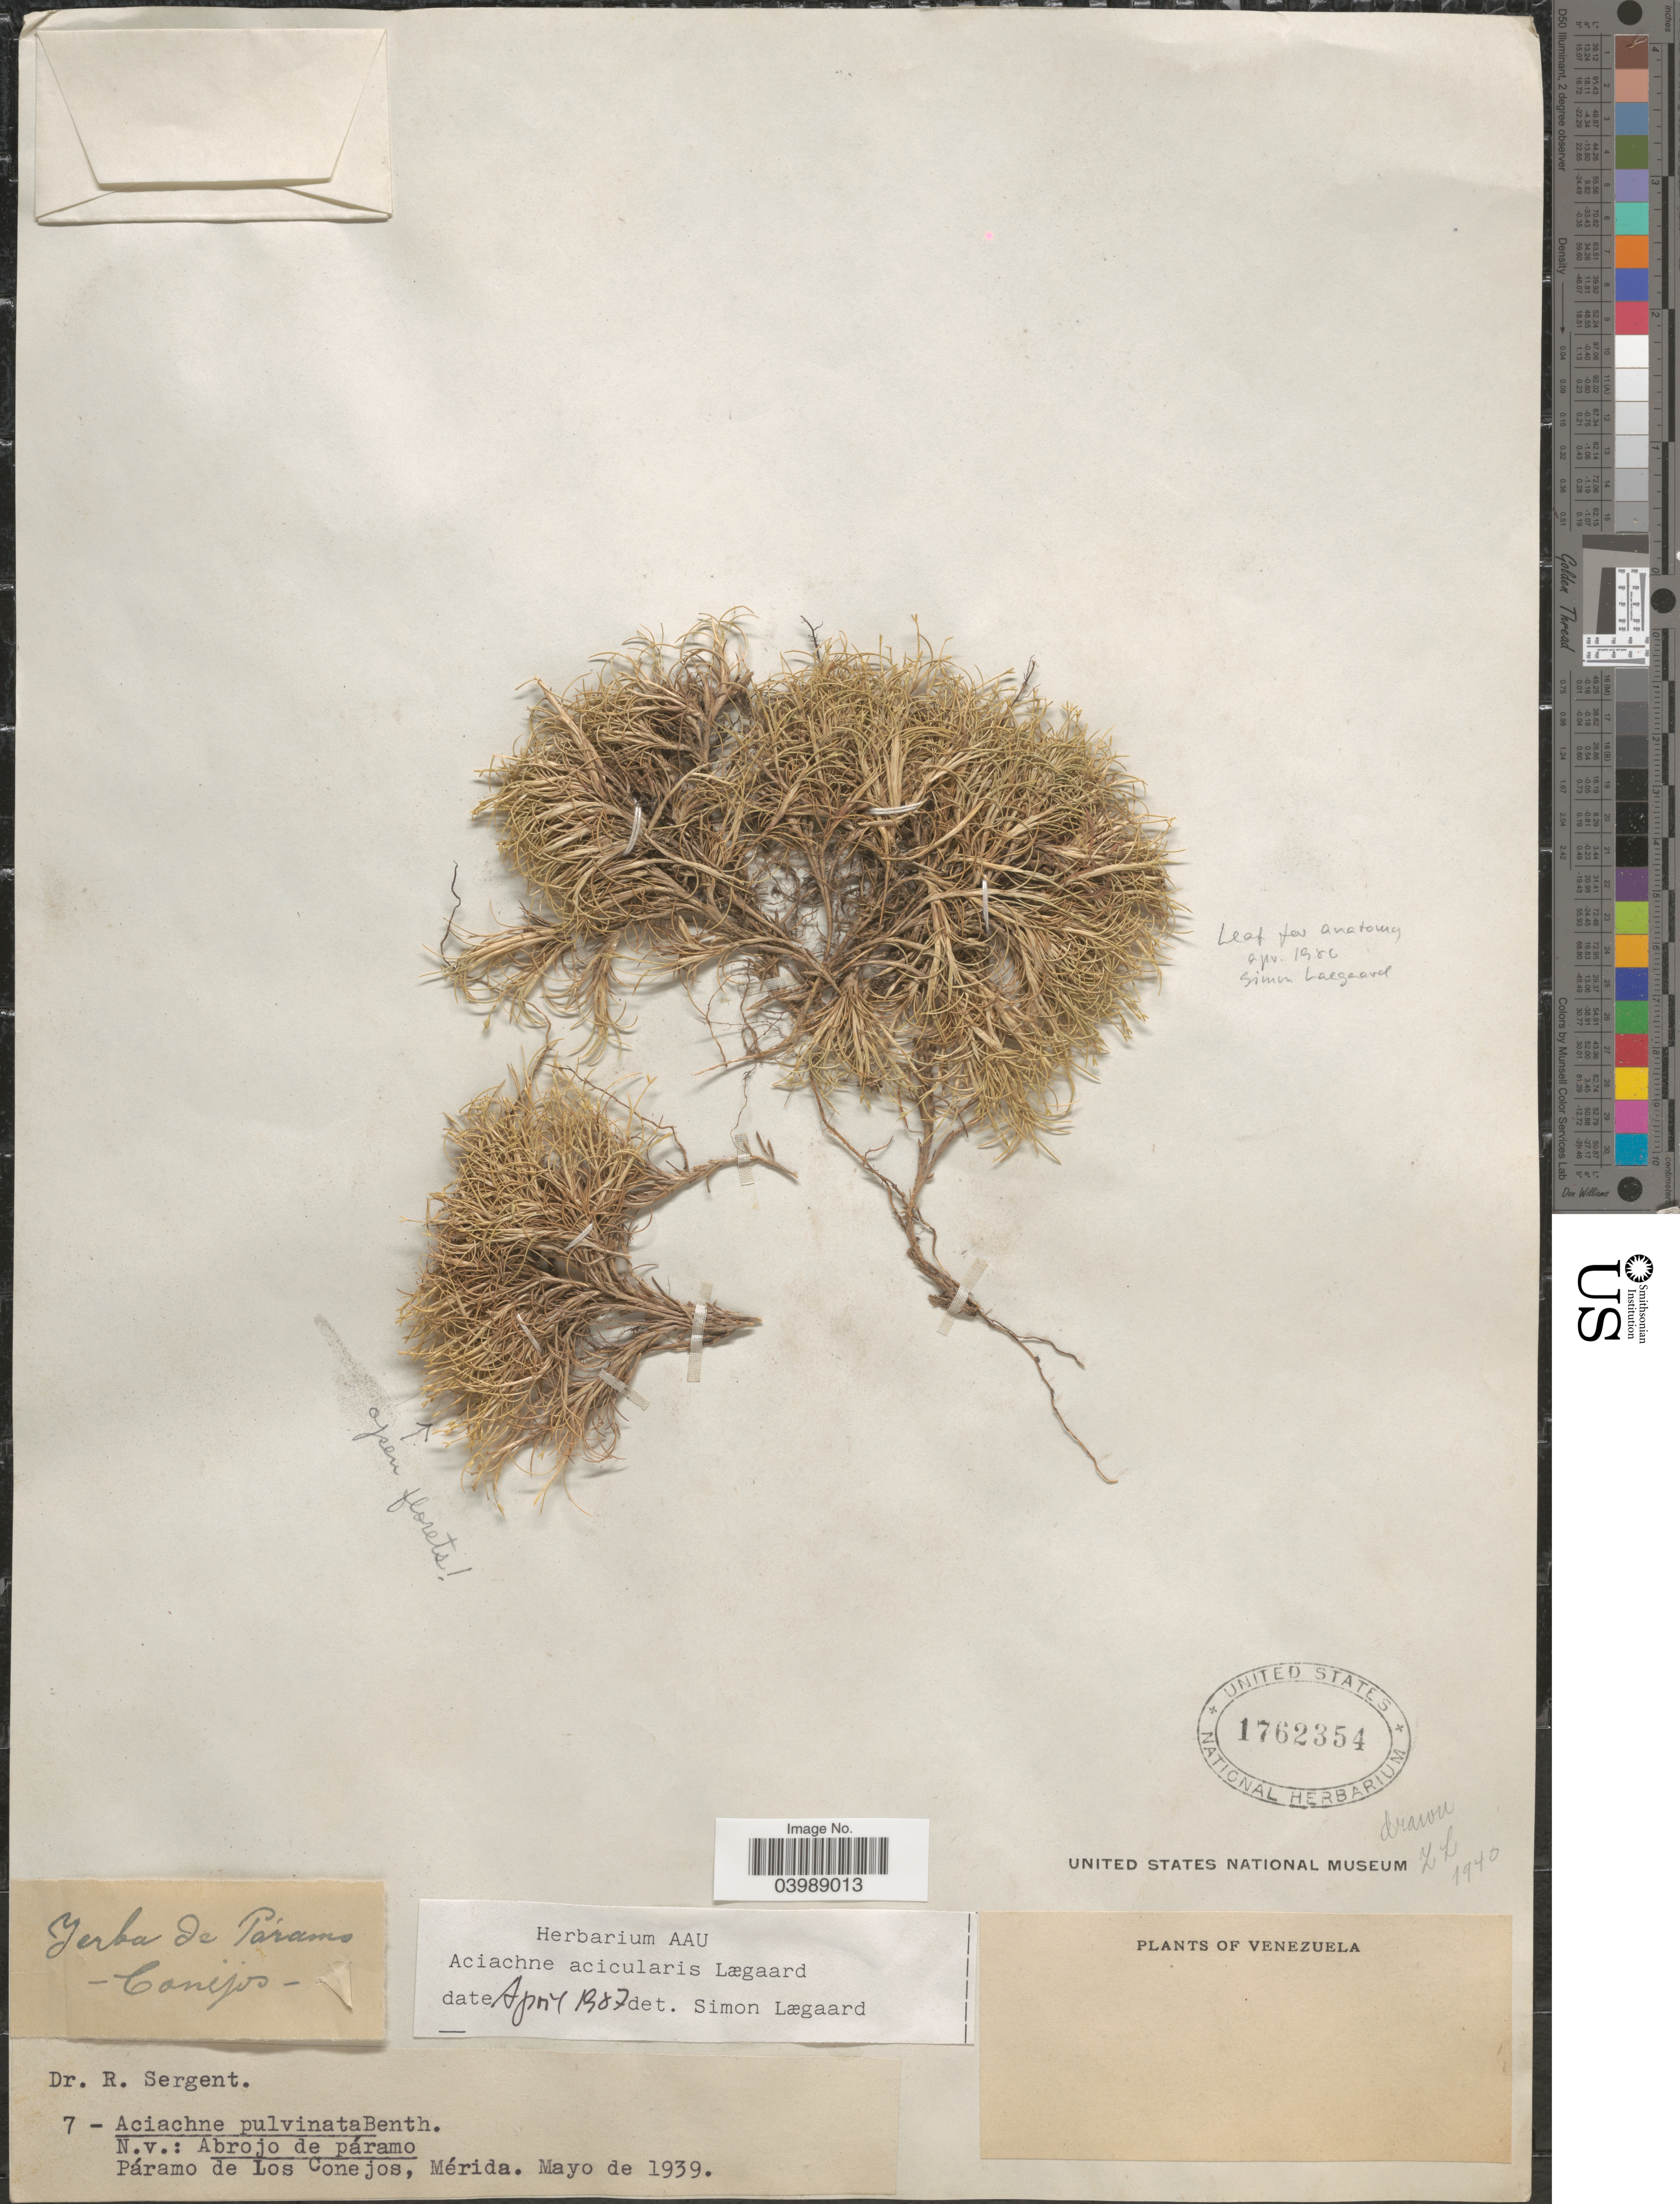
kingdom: Plantae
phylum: Tracheophyta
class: Liliopsida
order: Poales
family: Poaceae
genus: Aciachne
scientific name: Aciachne acicularis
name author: Lægaard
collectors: R. Sergent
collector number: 7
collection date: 1939-05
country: Venezuela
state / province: Merida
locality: Páramo de Los Conejos.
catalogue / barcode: US 1762354